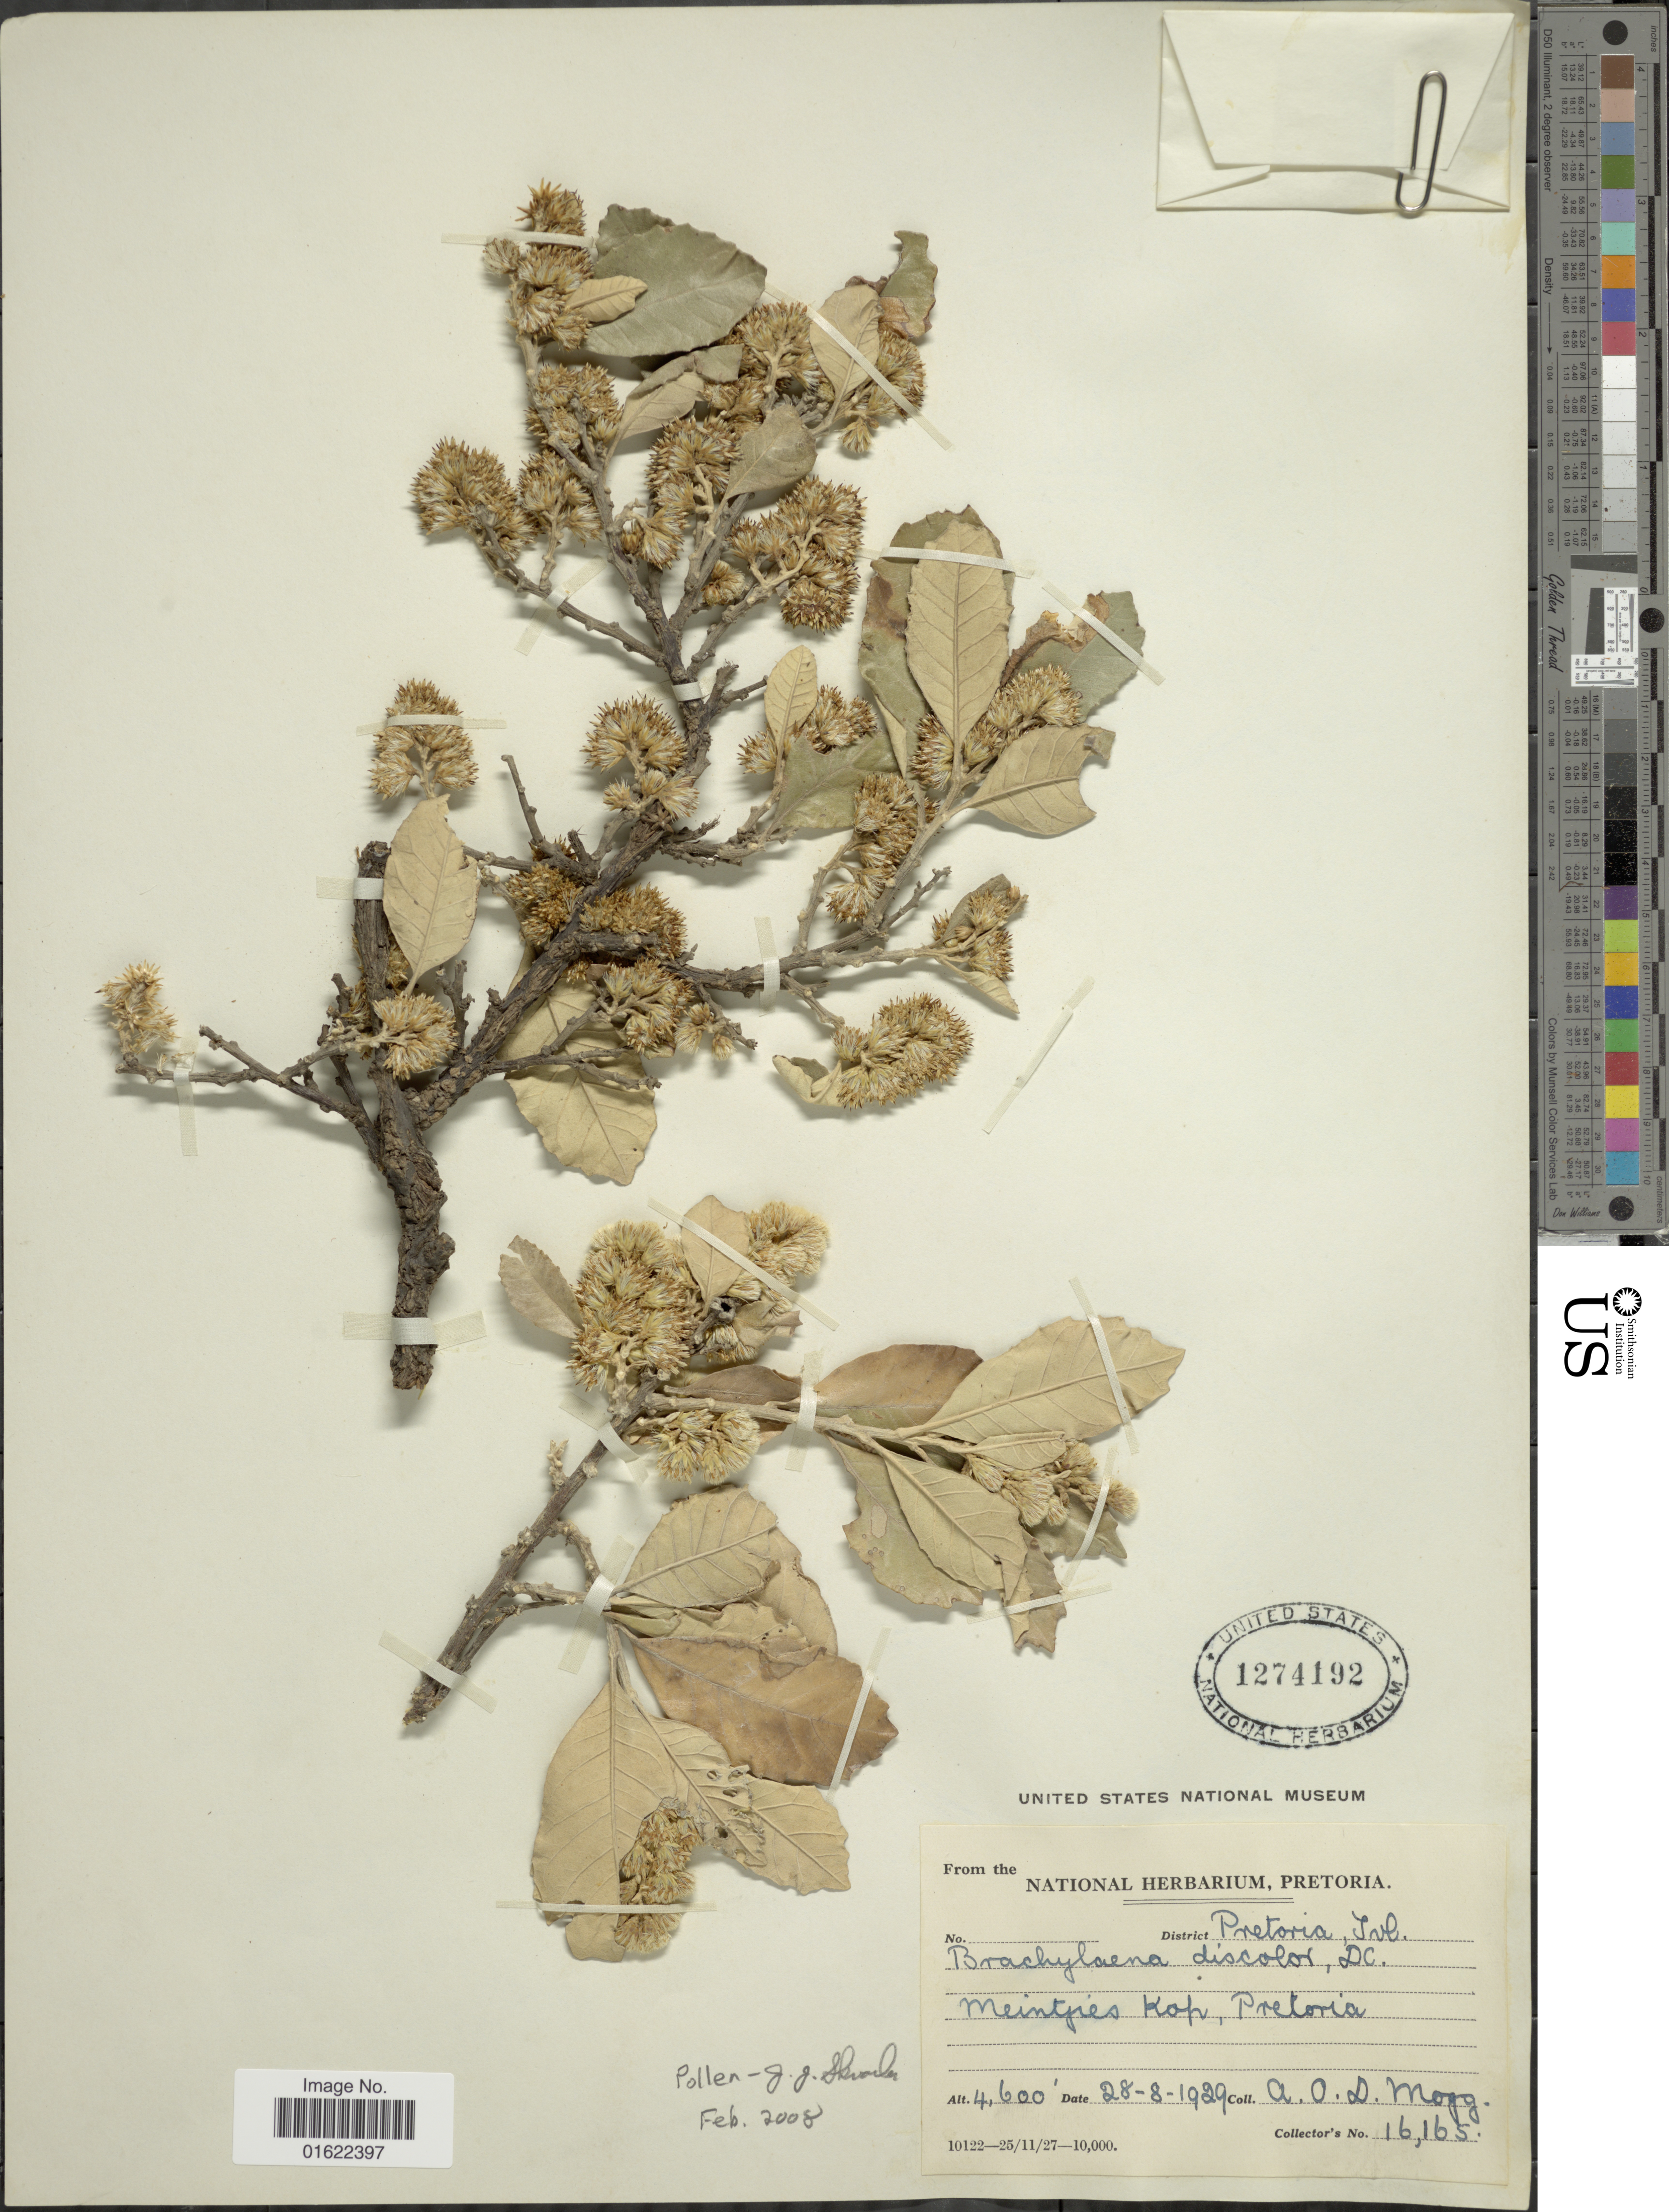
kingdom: Plantae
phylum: Tracheophyta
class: Magnoliopsida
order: Asterales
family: Asteraceae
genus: Brachylaena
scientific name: Brachylaena discolor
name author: DC.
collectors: A. O. Mogg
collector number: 16165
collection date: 1929-08-28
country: South Africa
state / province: Gauteng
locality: District Pretoria, Tvl., Meintjes Kap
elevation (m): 1402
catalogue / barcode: US 1274192